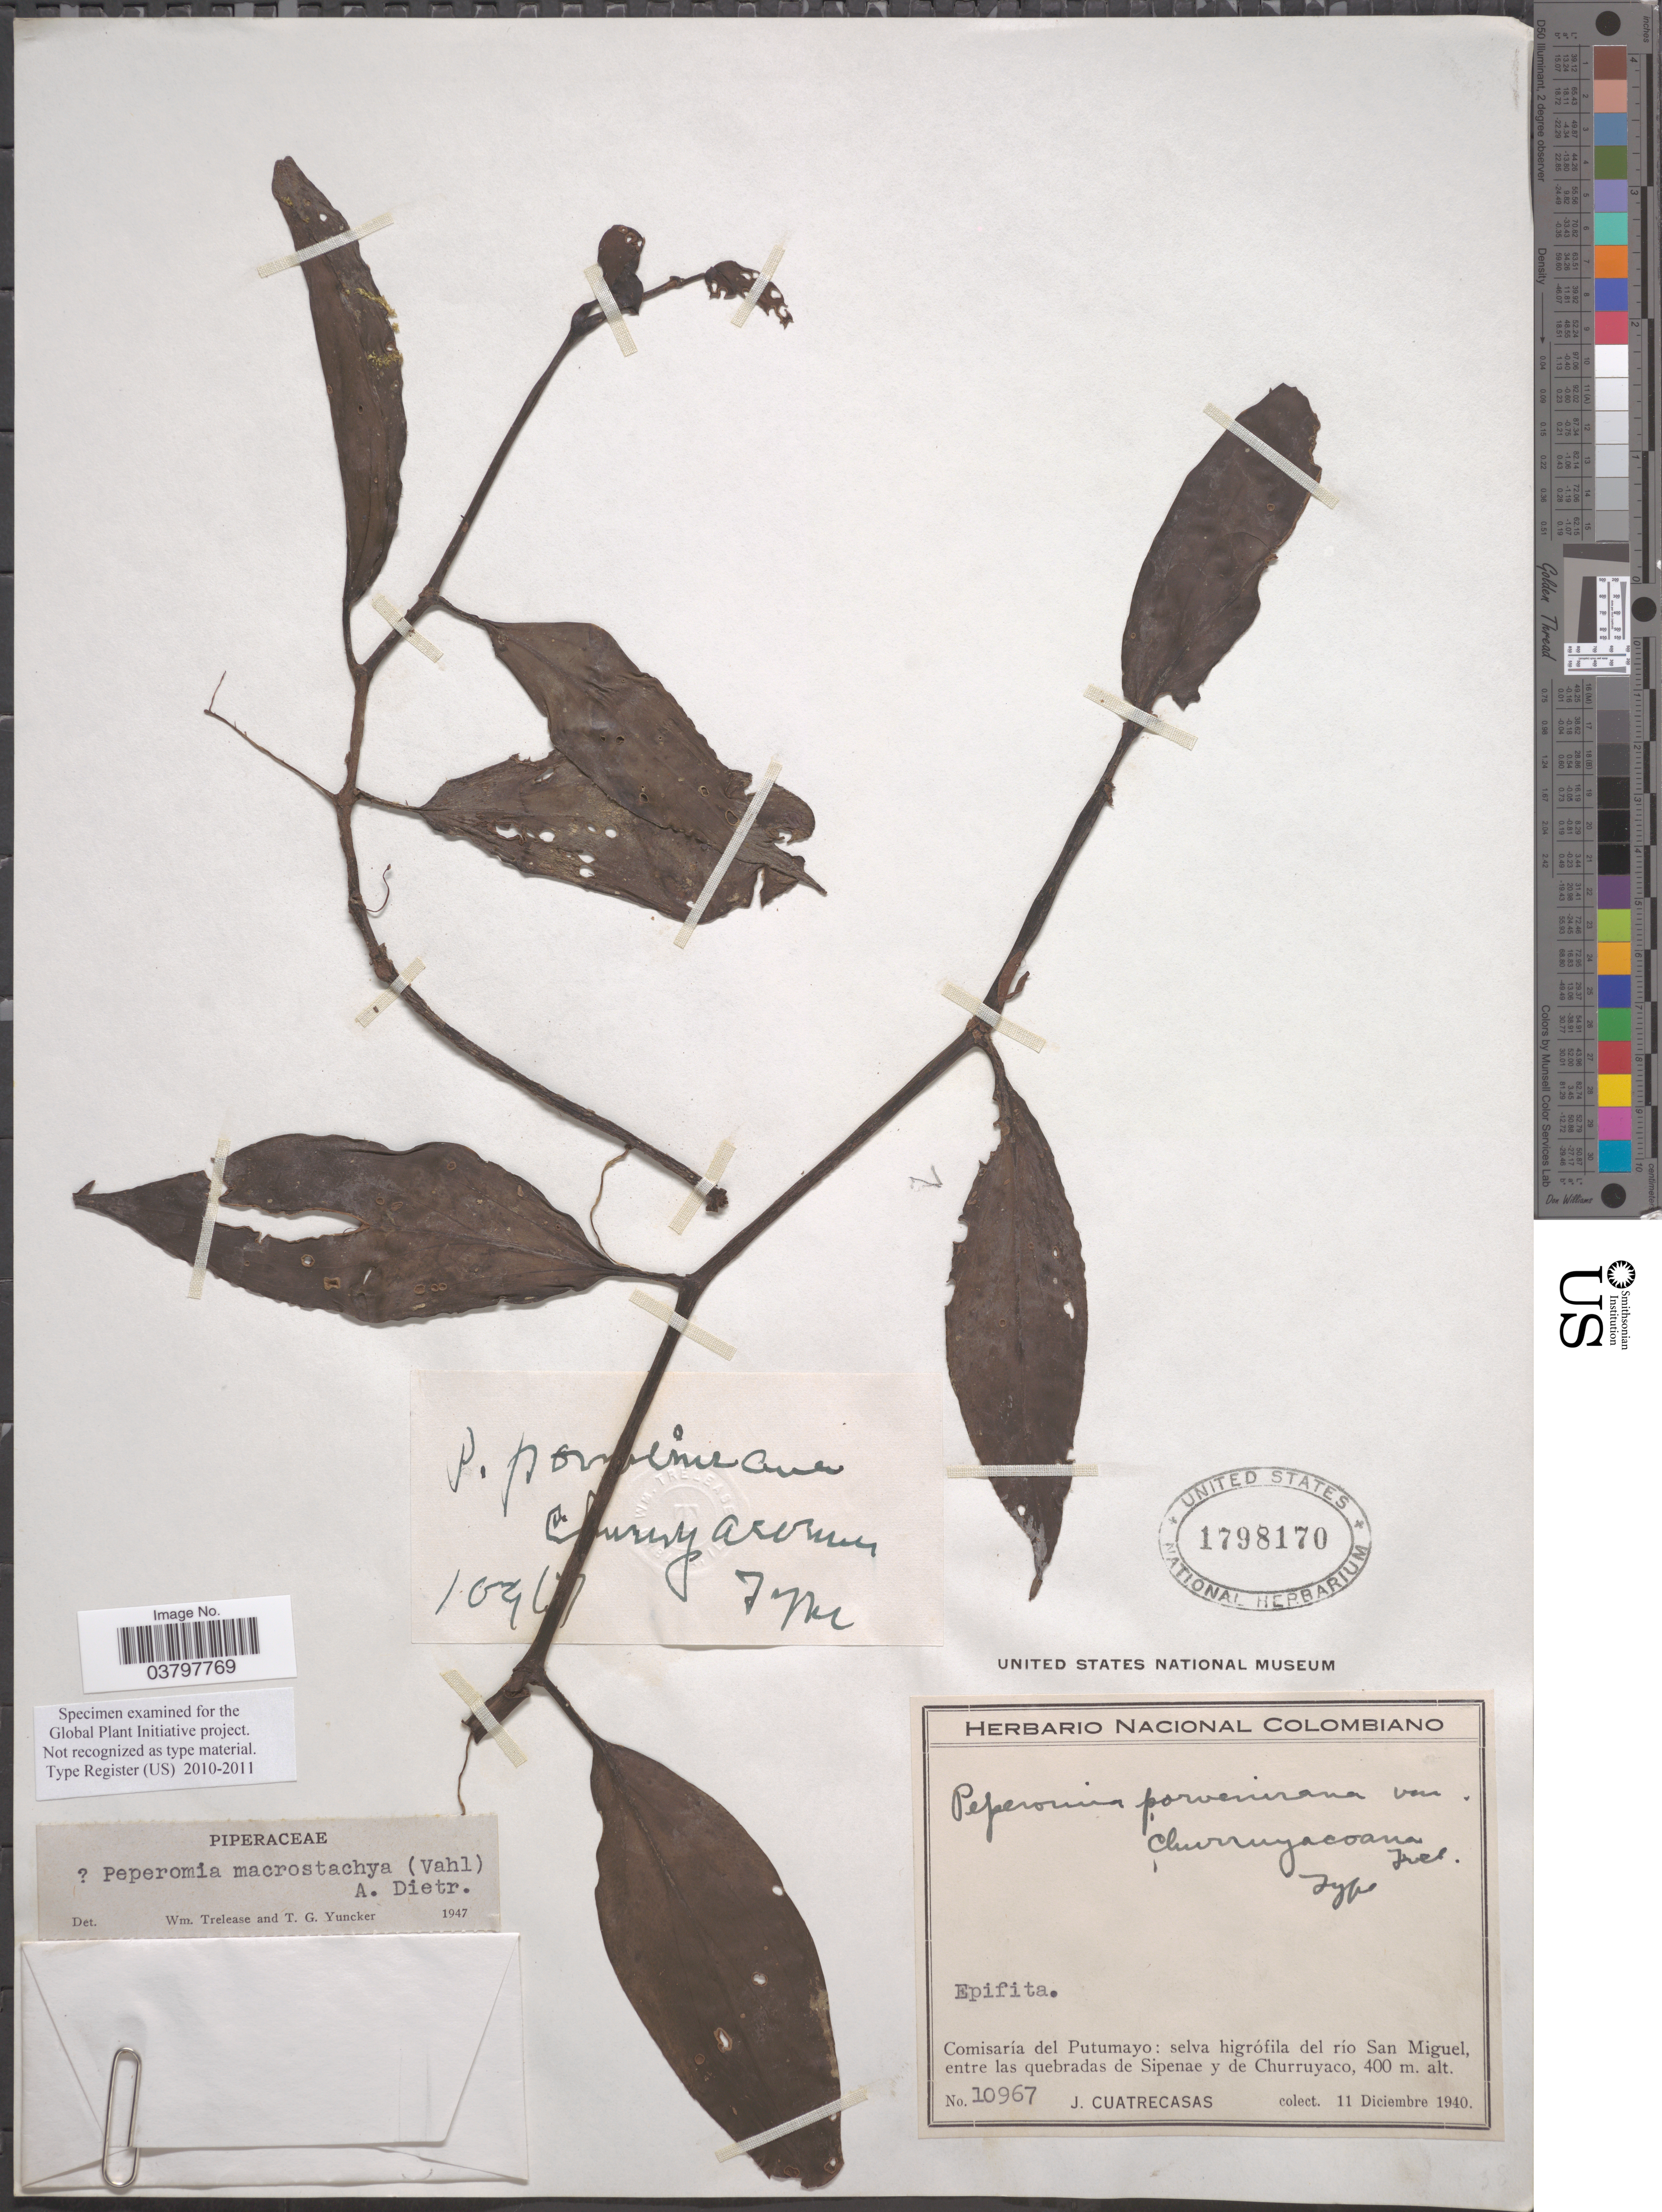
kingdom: Plantae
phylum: Tracheophyta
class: Magnoliopsida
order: Piperales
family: Piperaceae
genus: Peperomia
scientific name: Peperomia macrotricha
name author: C. DC.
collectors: J. Cuatrecasas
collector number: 10967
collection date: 1940-12-11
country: Colombia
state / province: Putumayo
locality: Comisaría del Putumayo: selva higrófila del rio San Miguel, entre las quebradas de Sipenae y de Churruyaco.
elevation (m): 400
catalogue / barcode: US 1798170